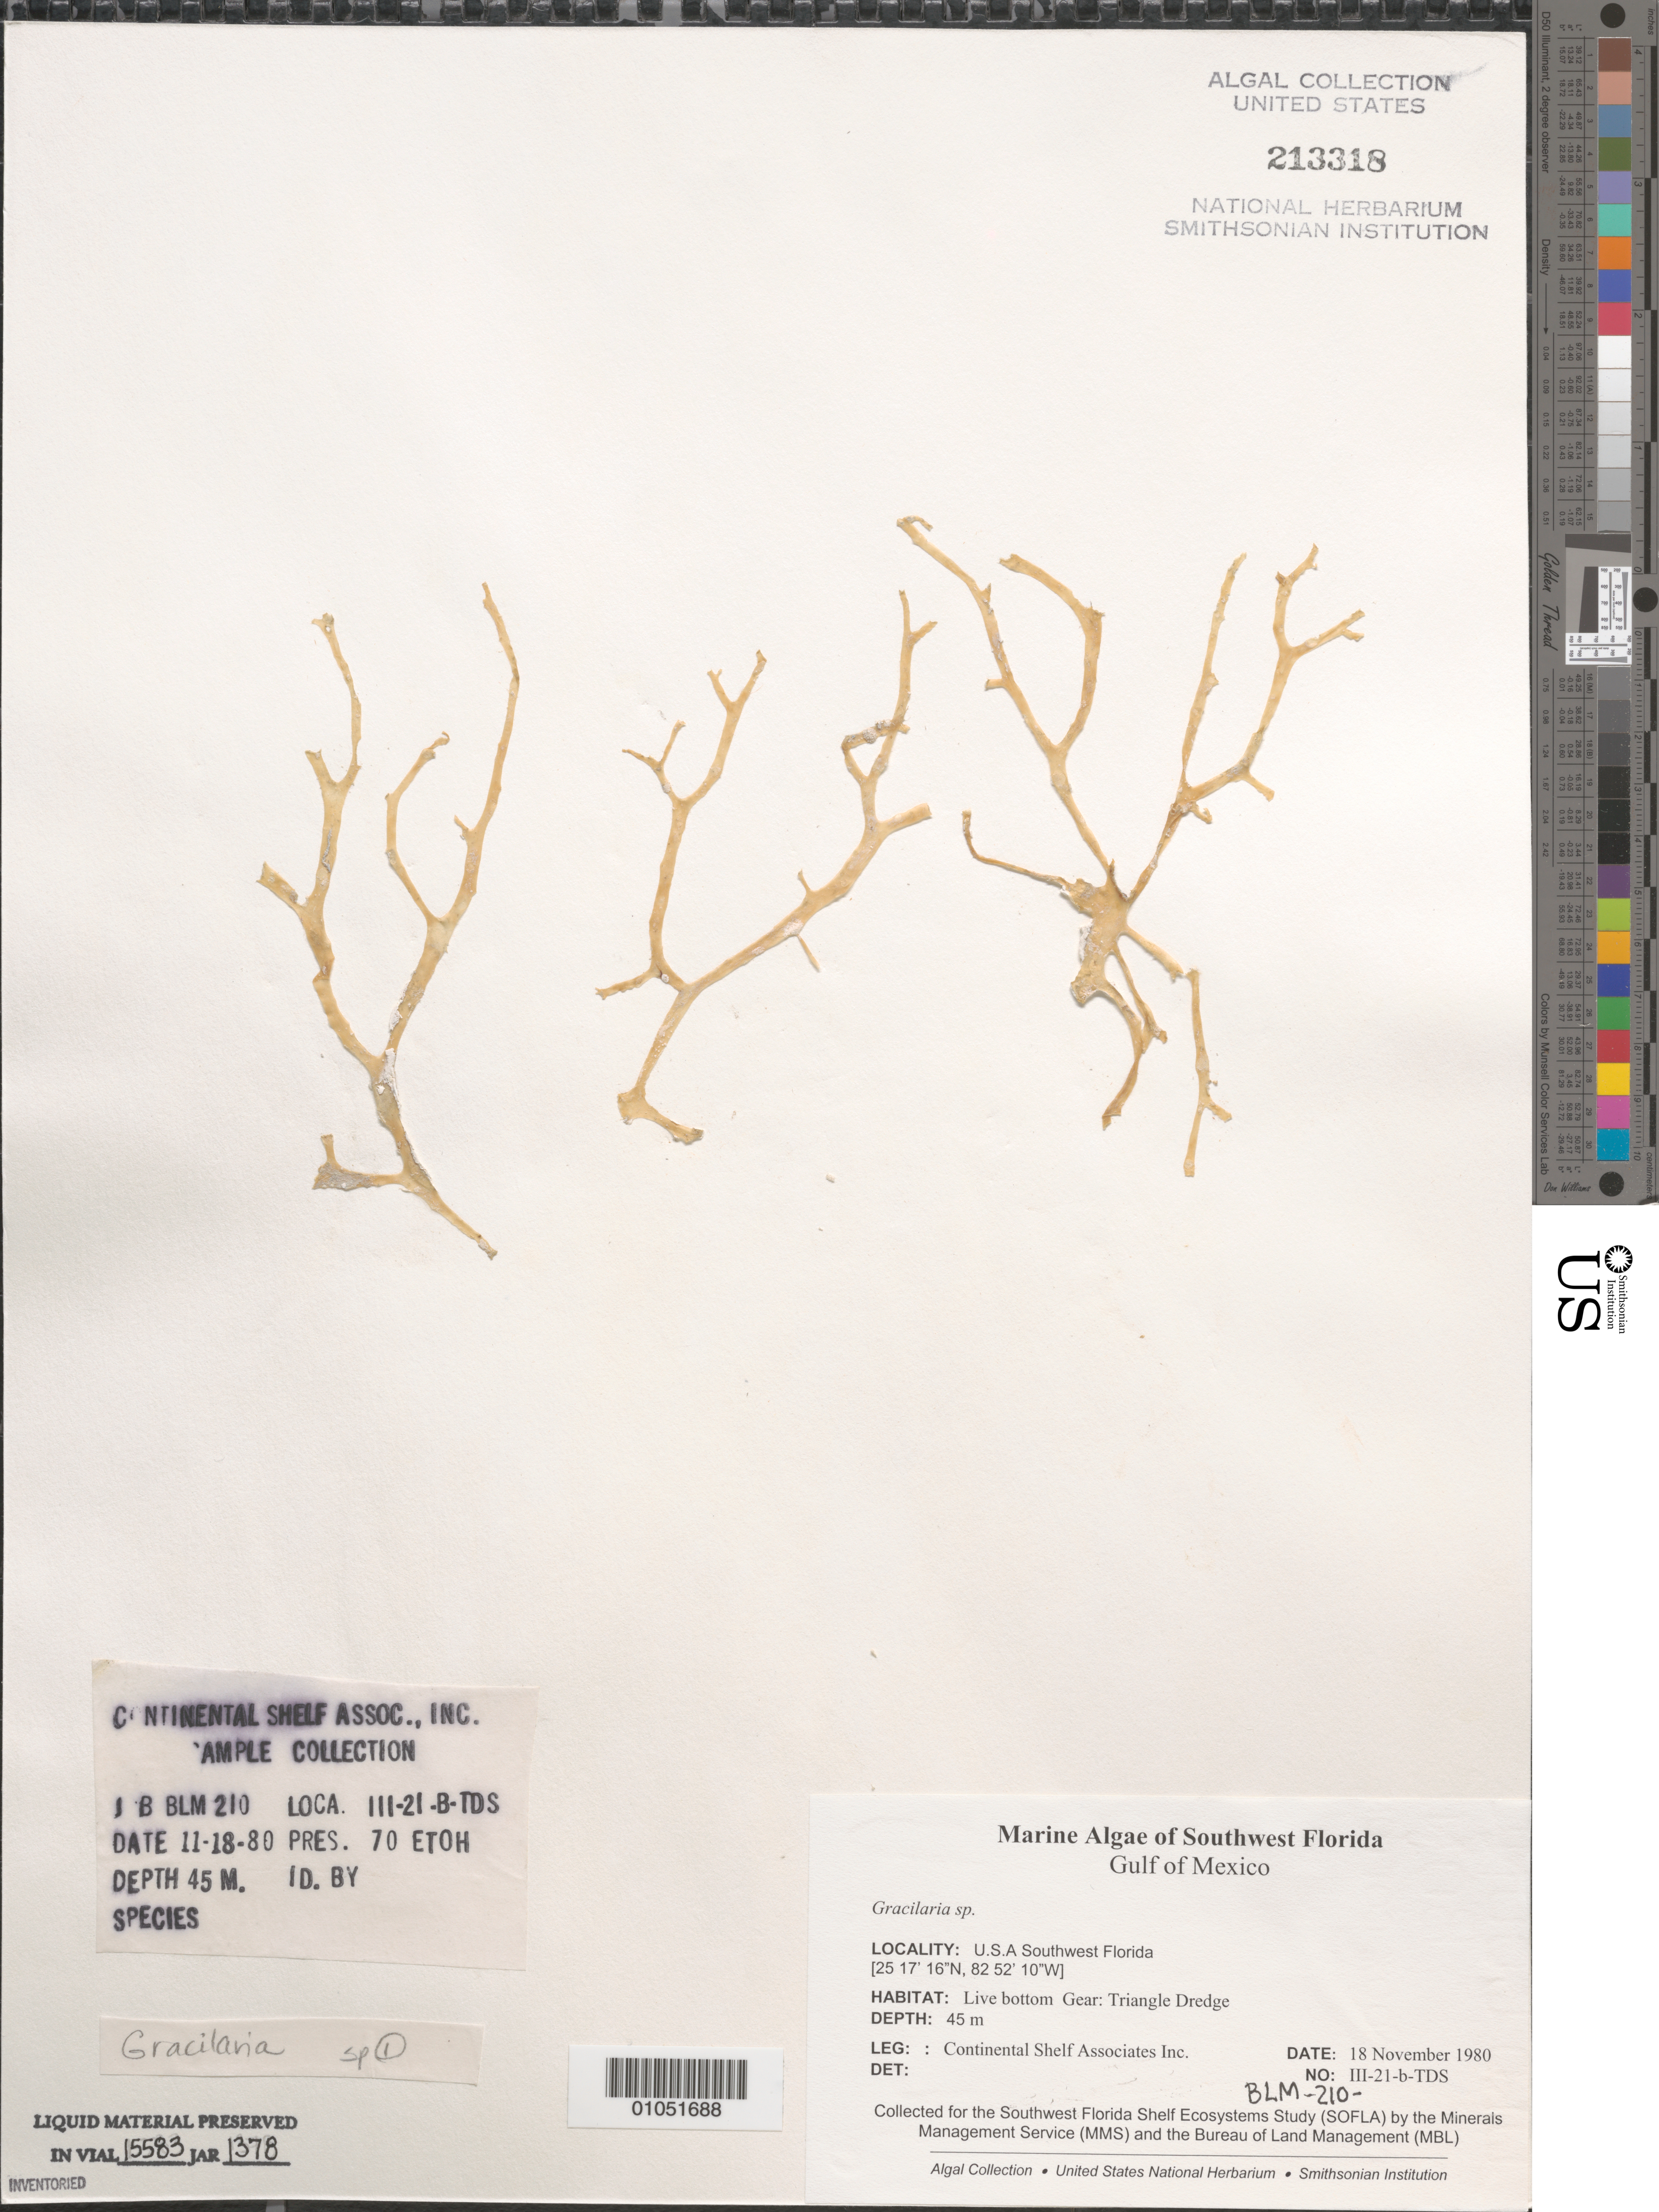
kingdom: Plantae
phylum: Rhodophyta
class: Florideophyceae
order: Gracilariales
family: Gracilariaceae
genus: Gracilaria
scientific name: Gracilaria sp.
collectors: Continental Shelf Associates for the MMS/BLM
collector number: BLM-210-III-21-B-TDS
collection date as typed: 18 Nov 1980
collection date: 1980-11-18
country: United States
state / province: Florida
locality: Gulf of Mexico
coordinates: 25 17'16"N, 82 52'10"W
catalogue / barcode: US 213318